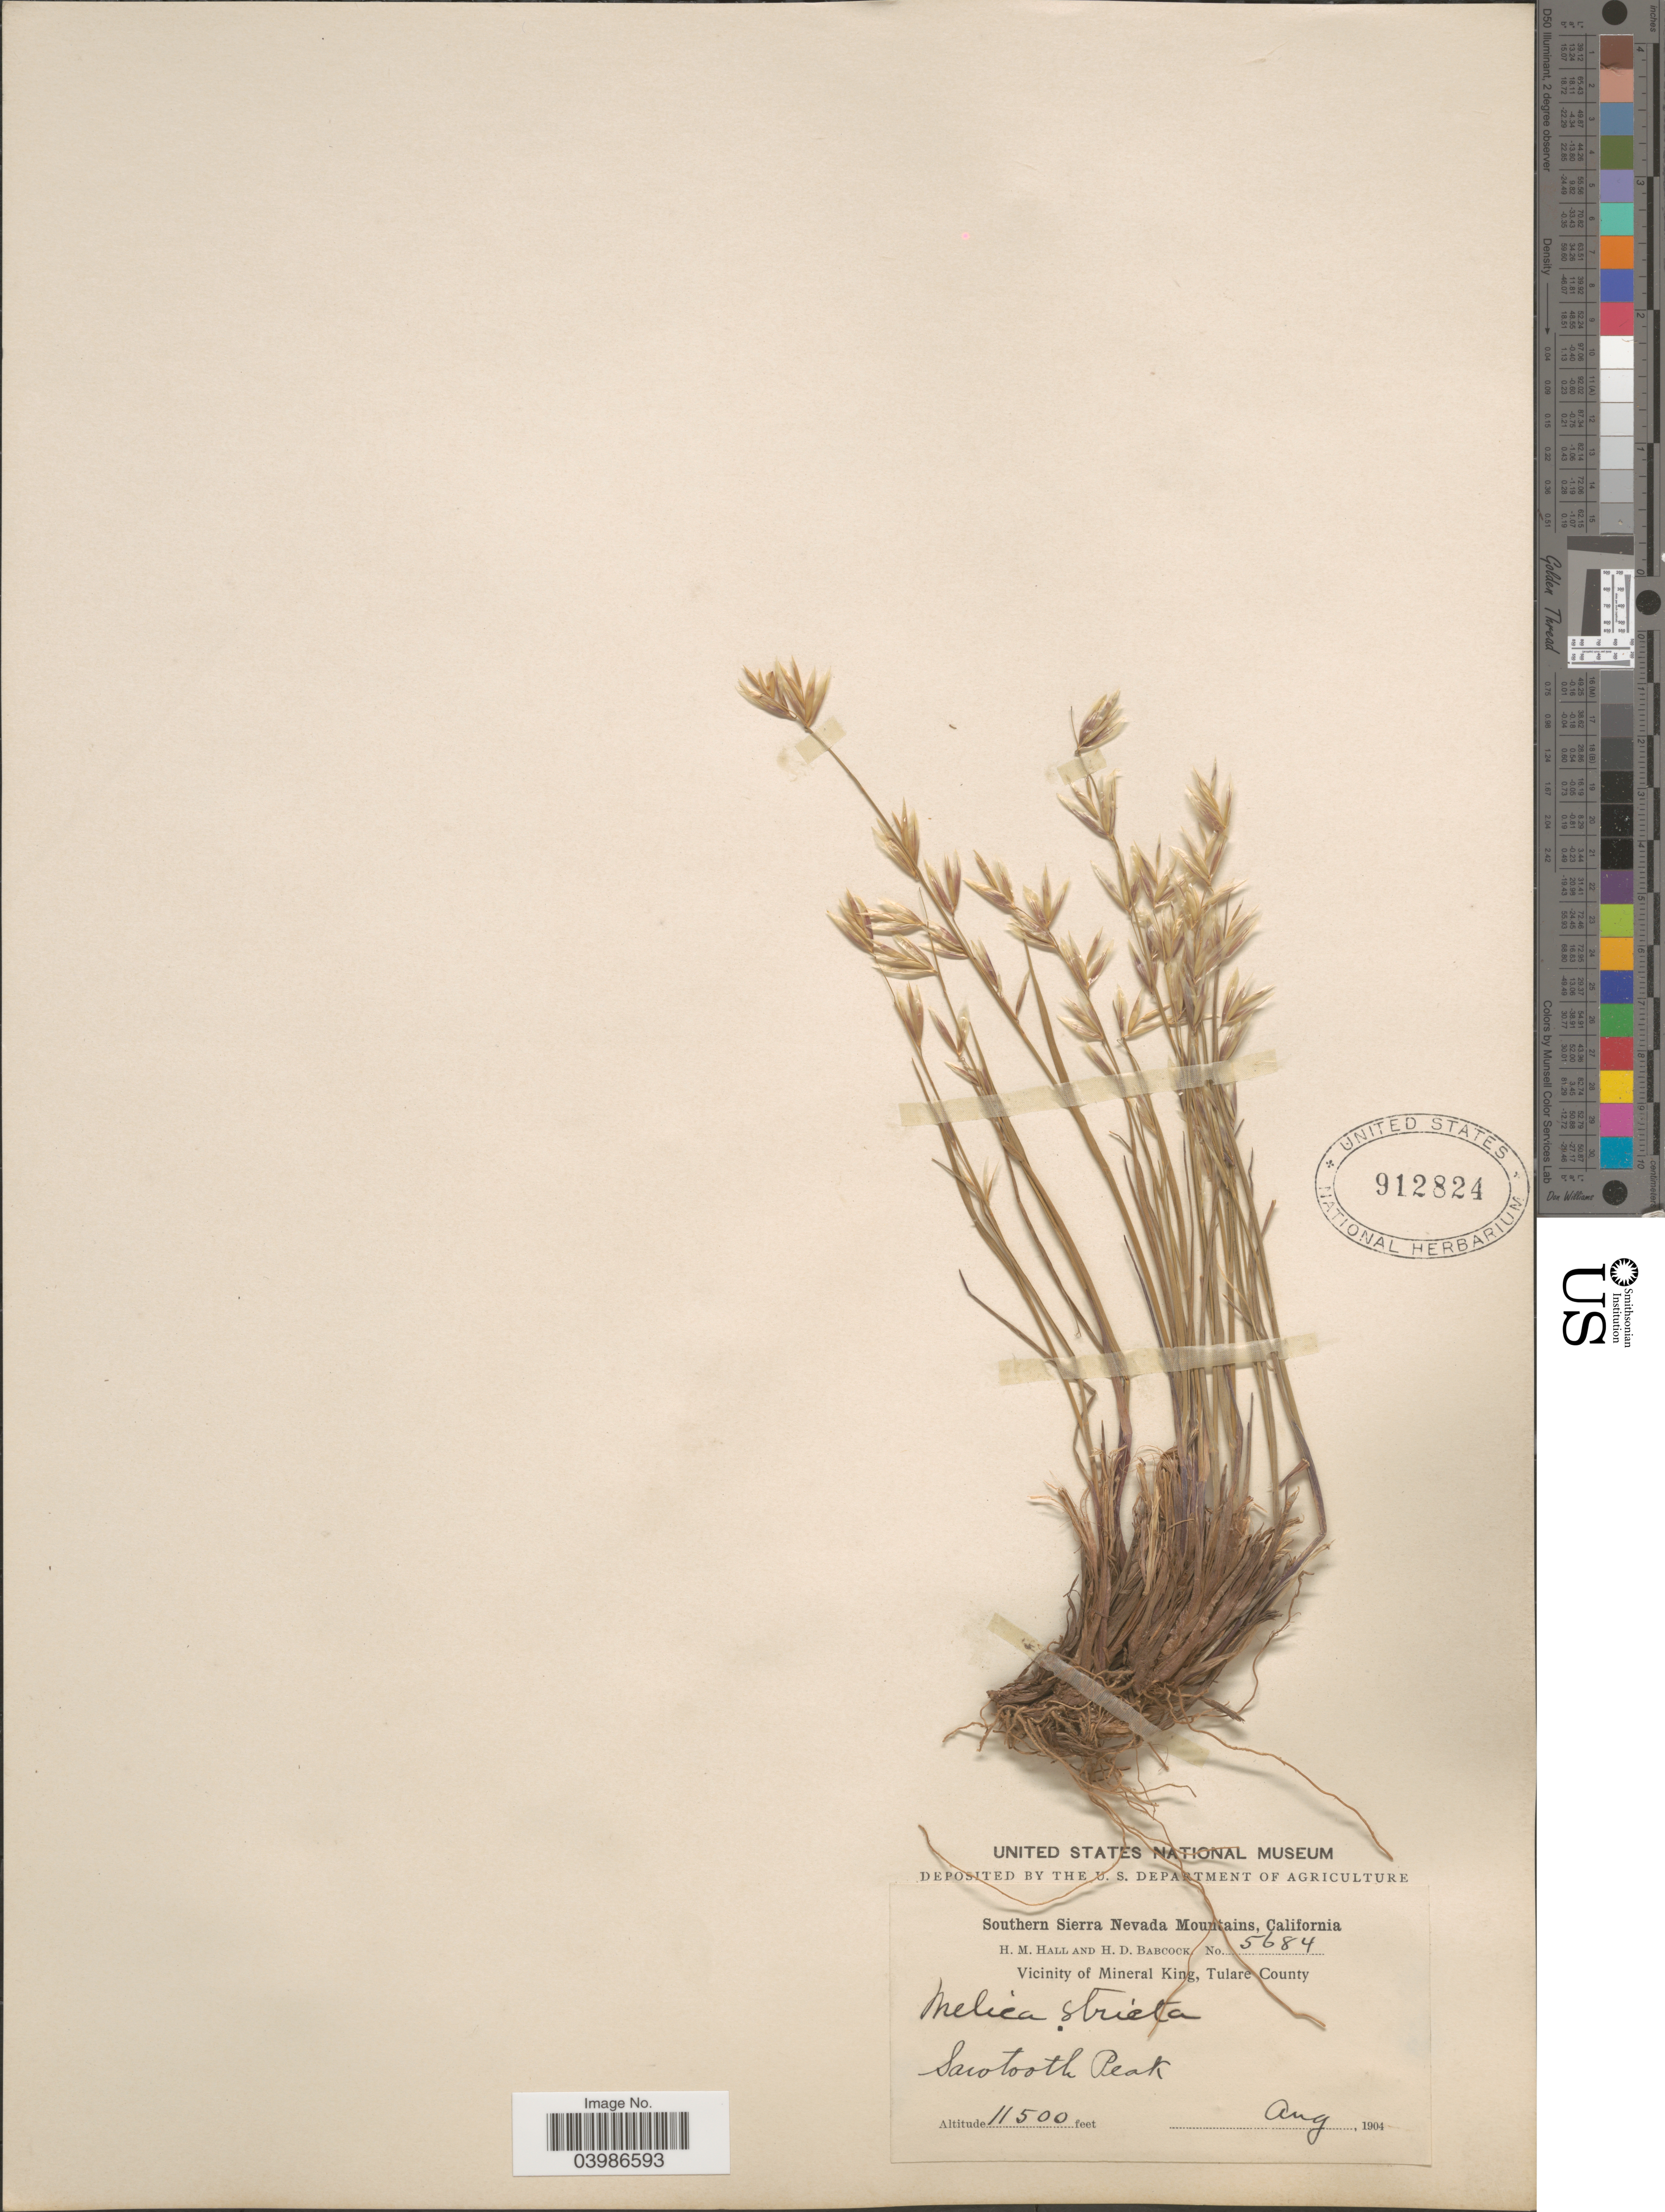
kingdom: Plantae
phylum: Tracheophyta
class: Liliopsida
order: Poales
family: Poaceae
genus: Melica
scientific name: Melica stricta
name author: Bol.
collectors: H. M. Hall & H. Babcock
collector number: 5684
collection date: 1904-08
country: United States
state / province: California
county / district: Tulare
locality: Southern Sierra Nevada Mountains. Vicinity of Mineral King, Tulare County. Sawtooth Peak.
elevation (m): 3505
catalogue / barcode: US 912824